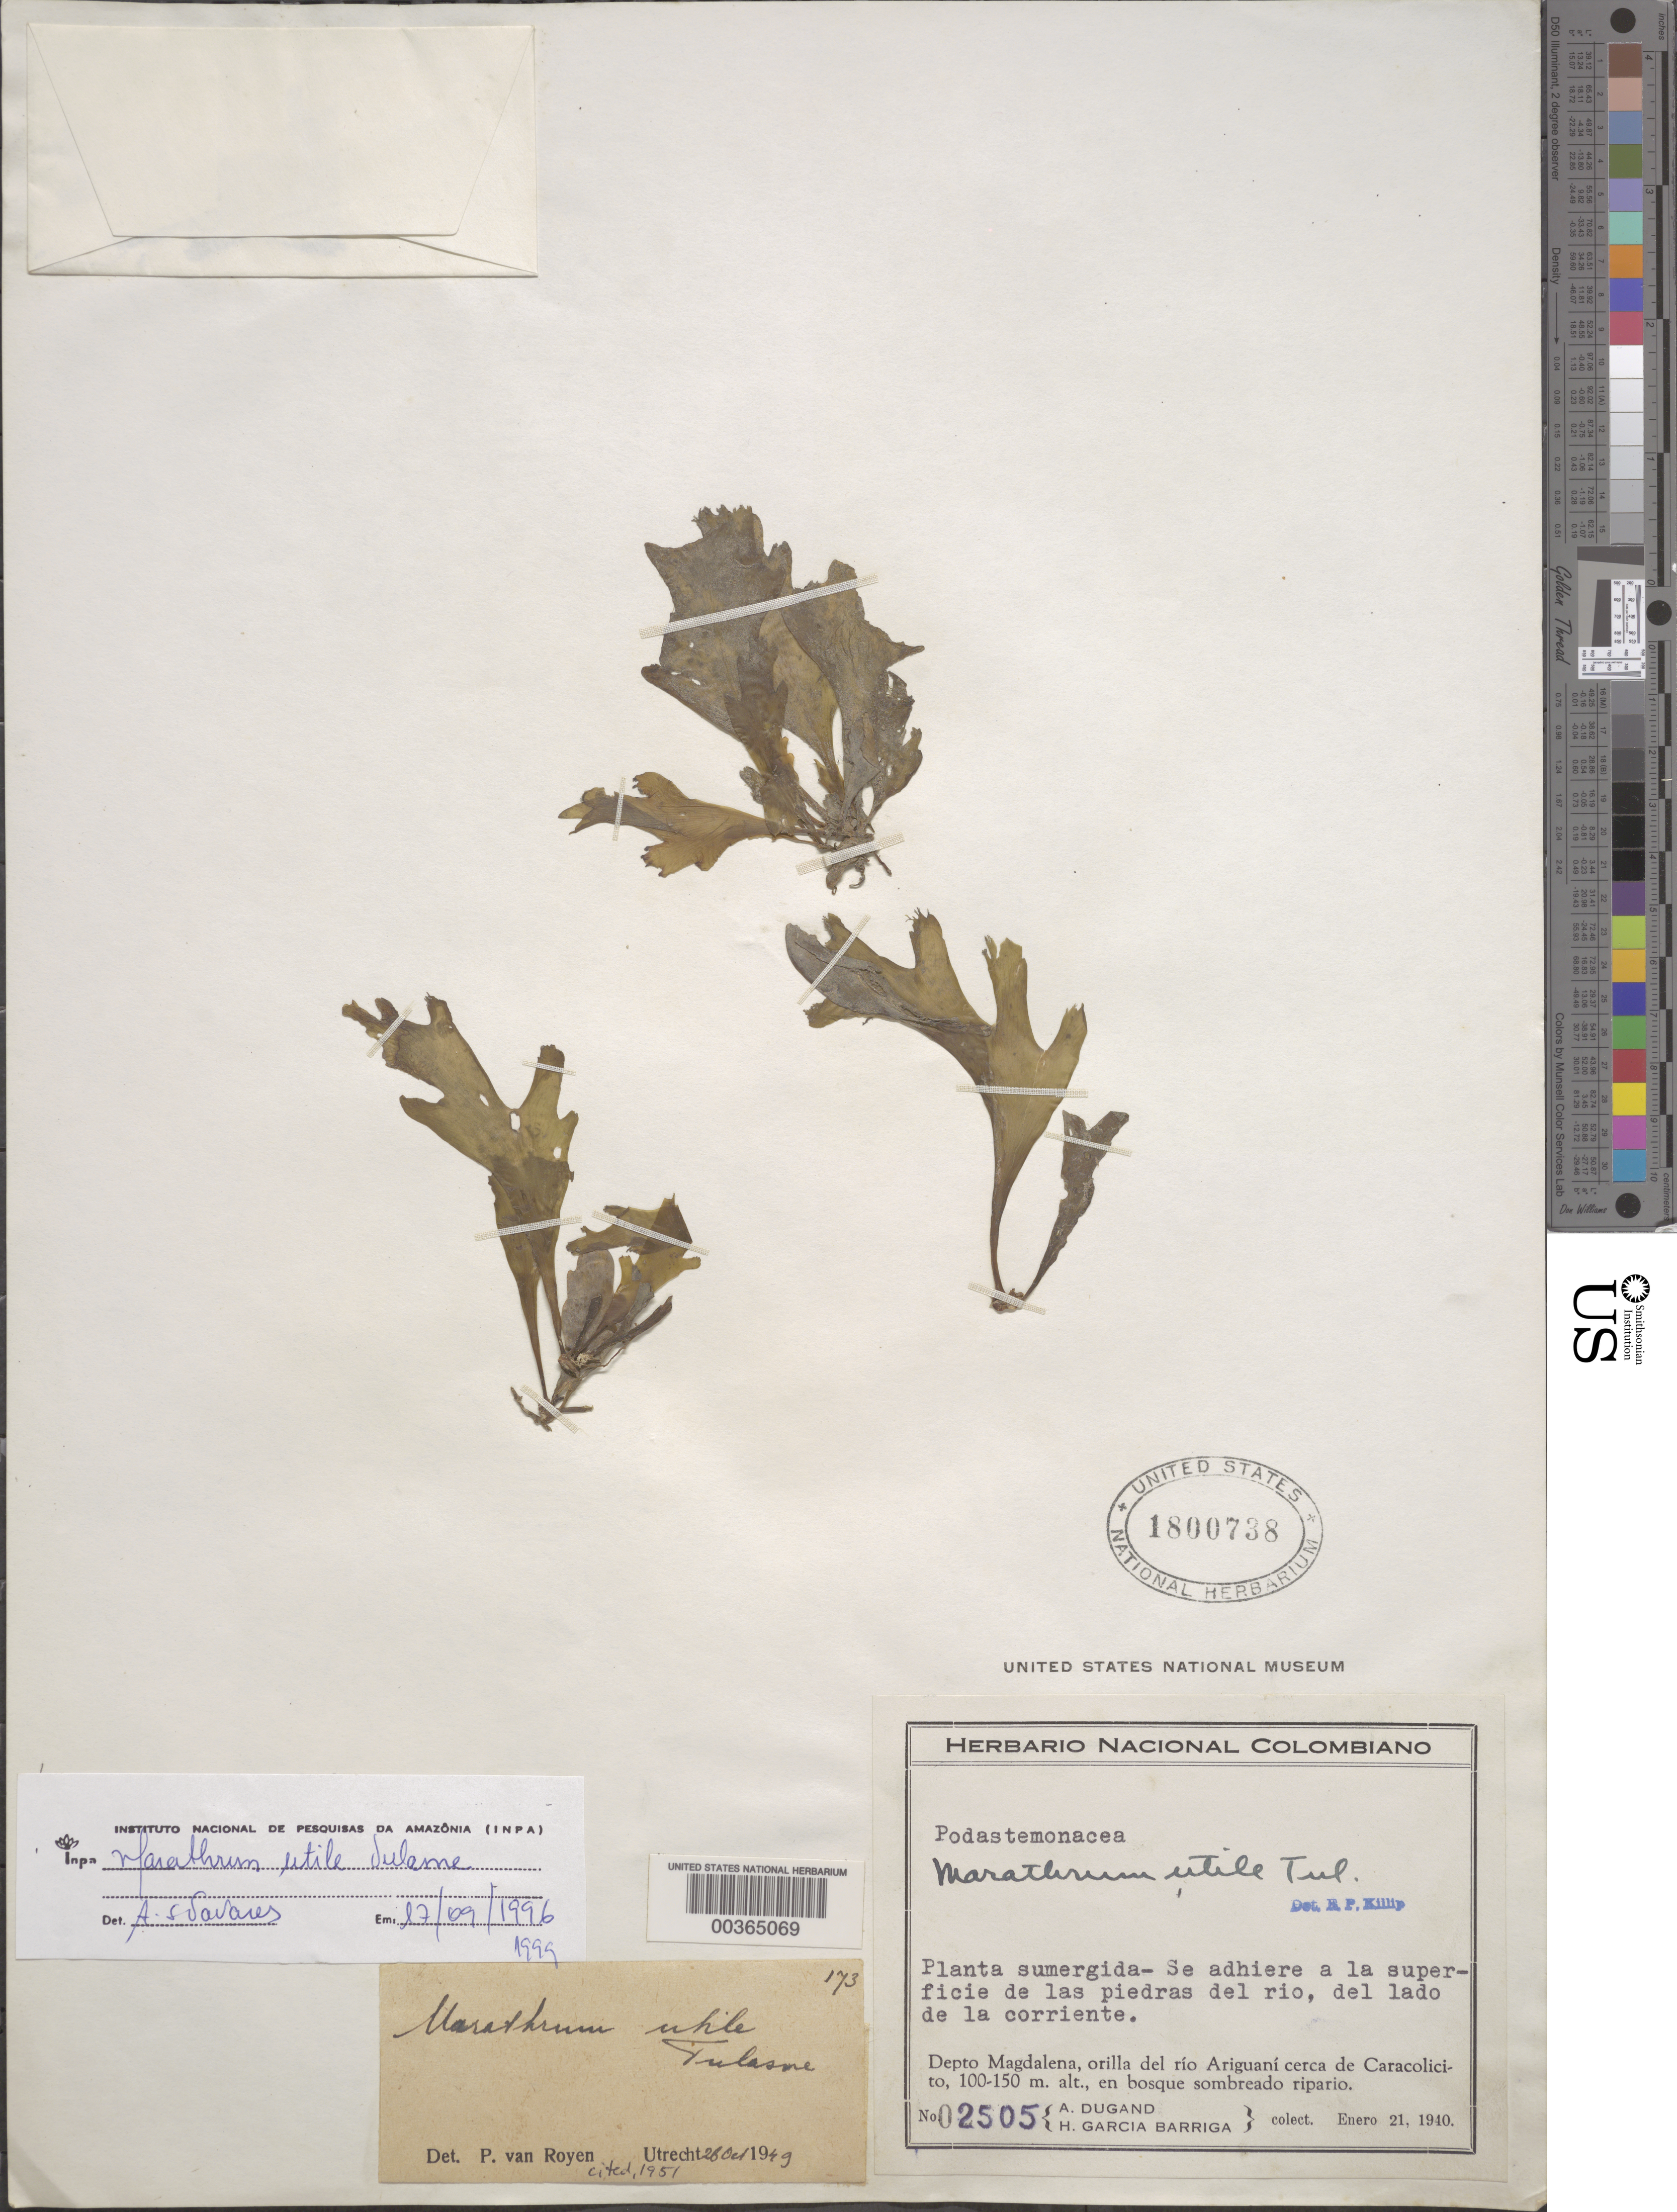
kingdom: Plantae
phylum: Tracheophyta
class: Magnoliopsida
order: Malpighiales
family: Podostemaceae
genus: Marathrum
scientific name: Marathrum utile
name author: Tul.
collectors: A. Dugand G. & H. García Barriga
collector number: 02505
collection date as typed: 21 Jan 1940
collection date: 1940-01-21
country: Colombia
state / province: Magdalena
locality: Orila del Rio ariguani Cerca de Caracolicito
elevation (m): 100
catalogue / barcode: US 1800738